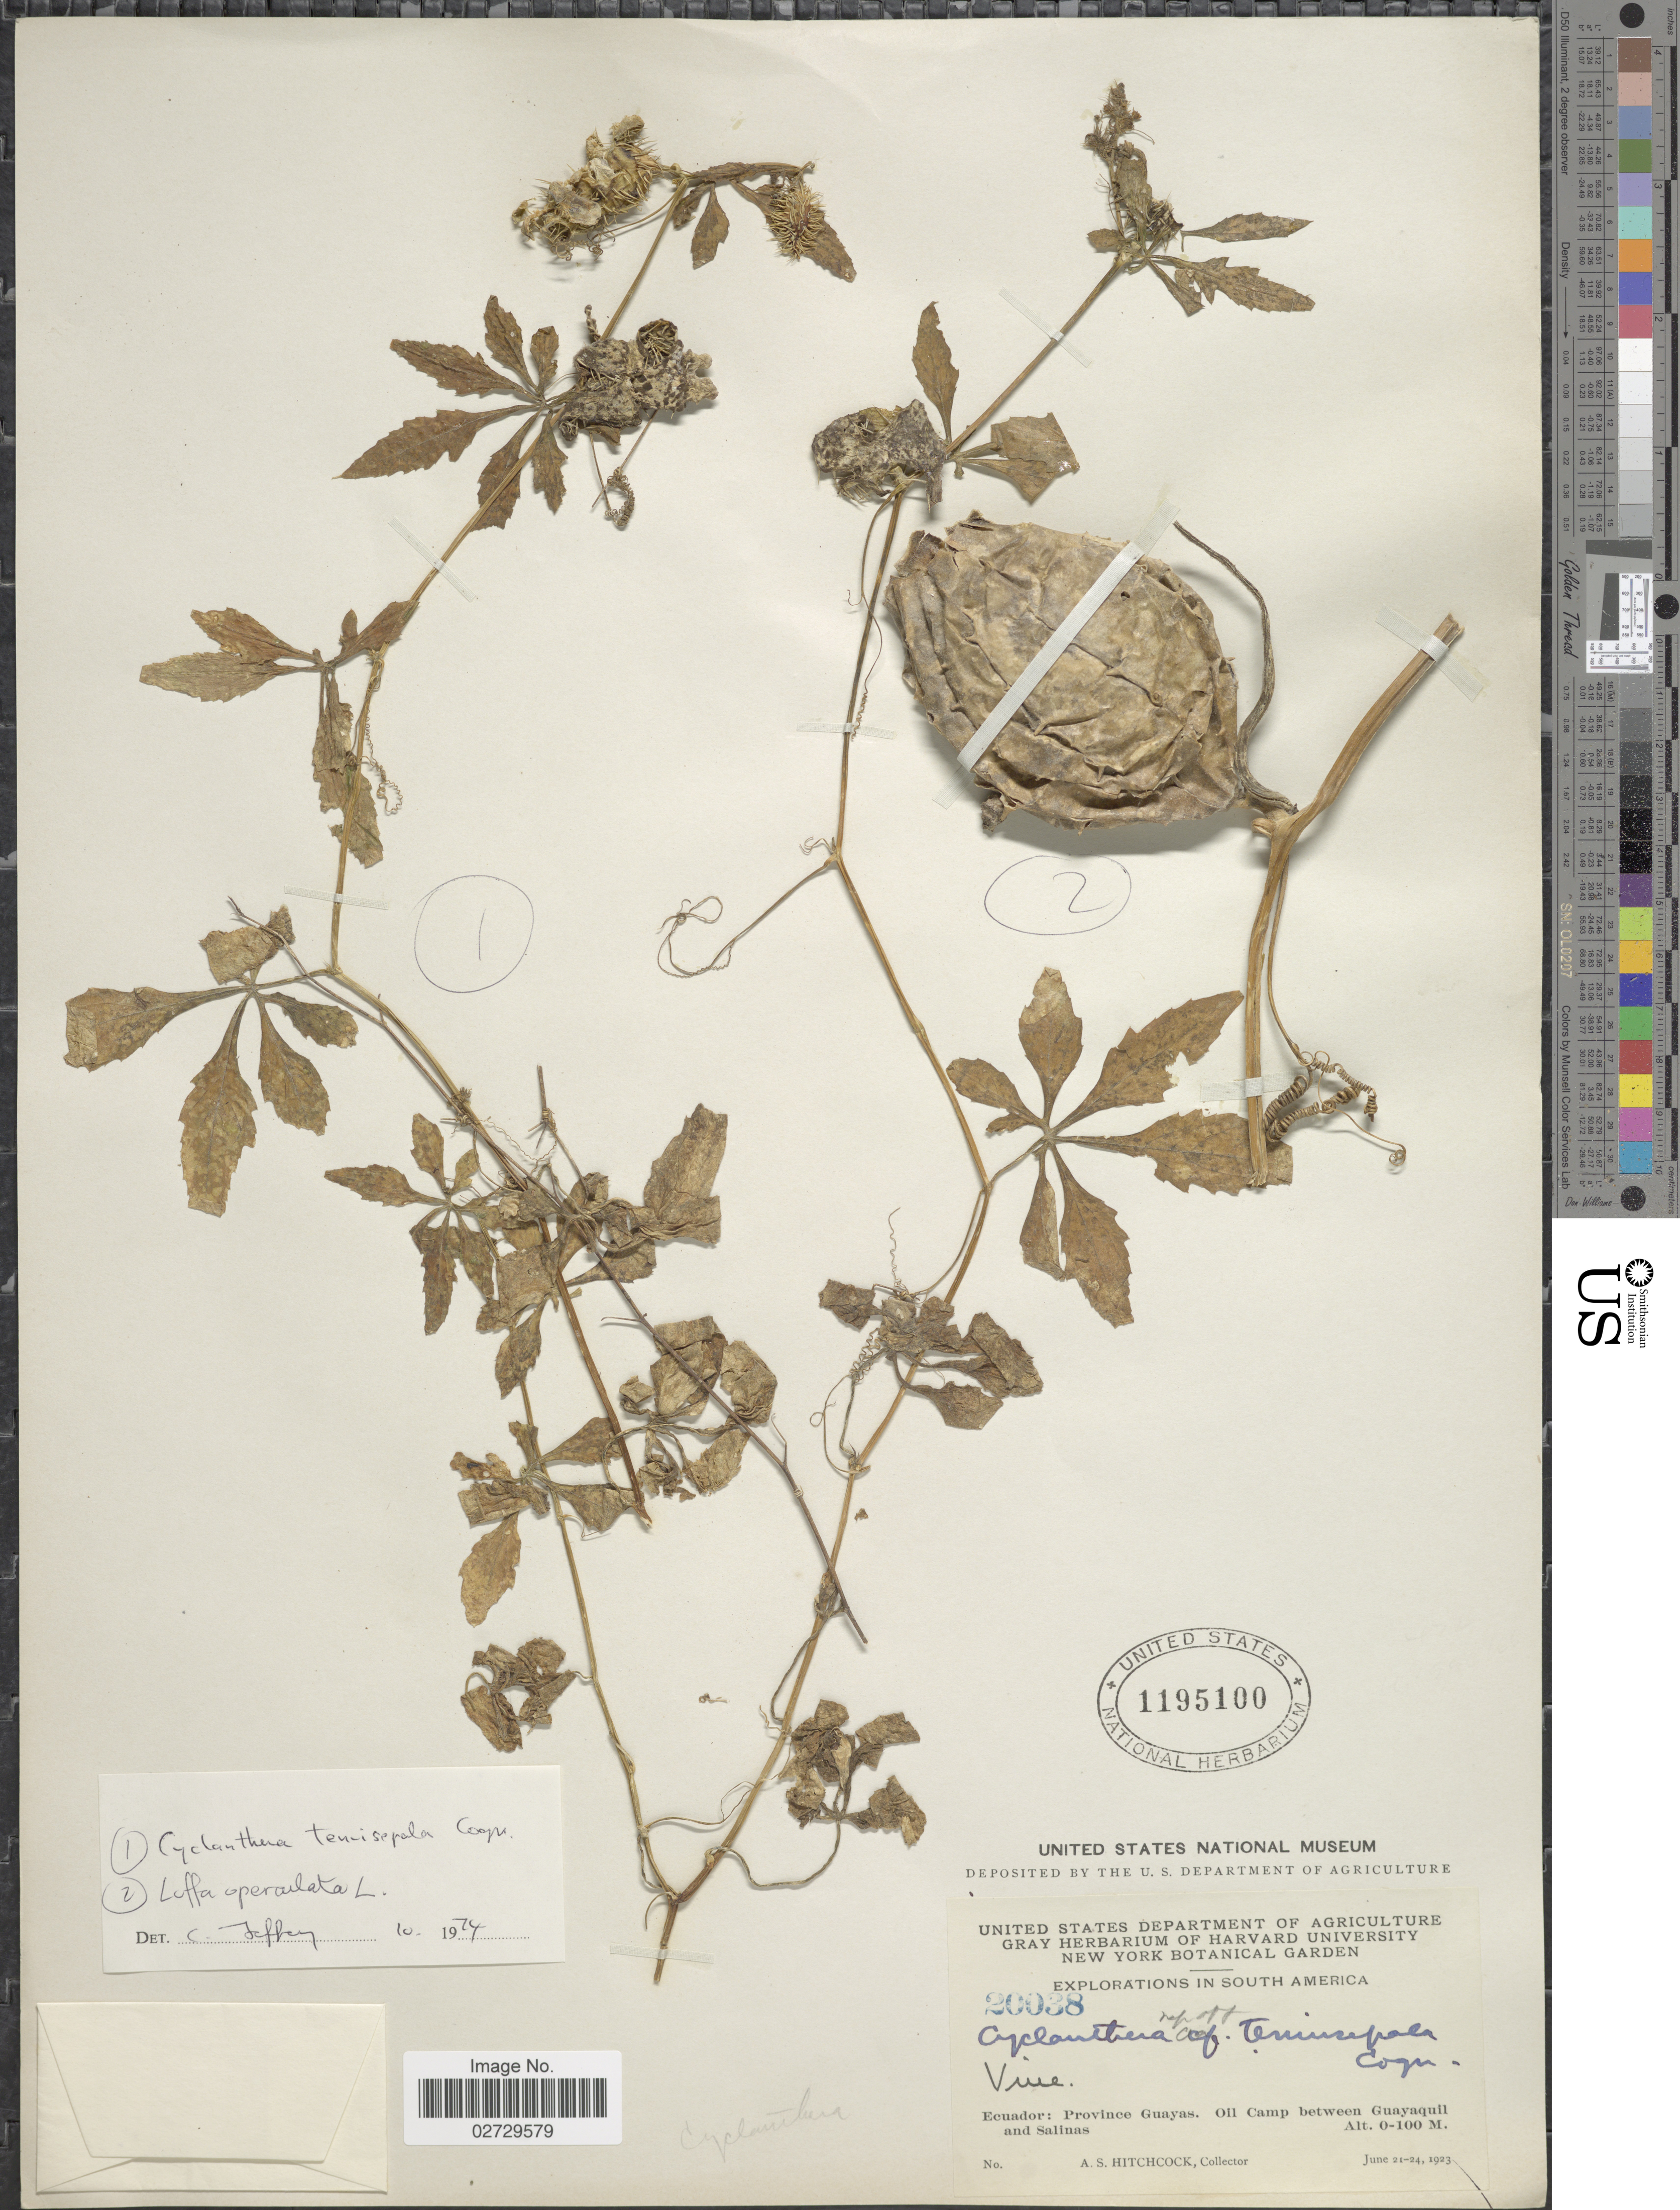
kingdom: Plantae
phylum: Tracheophyta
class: Magnoliopsida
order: Cucurbitales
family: Cucurbitaceae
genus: Cyclanthera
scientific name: Cyclanthera tenuisepala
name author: Cogn.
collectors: A. S. Hitchcock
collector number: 20038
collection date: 1923-06-21/1923-06-24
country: Ecuador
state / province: Guayas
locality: Province Guayas, Oil Camp between Guayaquil and Salinas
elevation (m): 0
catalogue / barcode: US 1195100